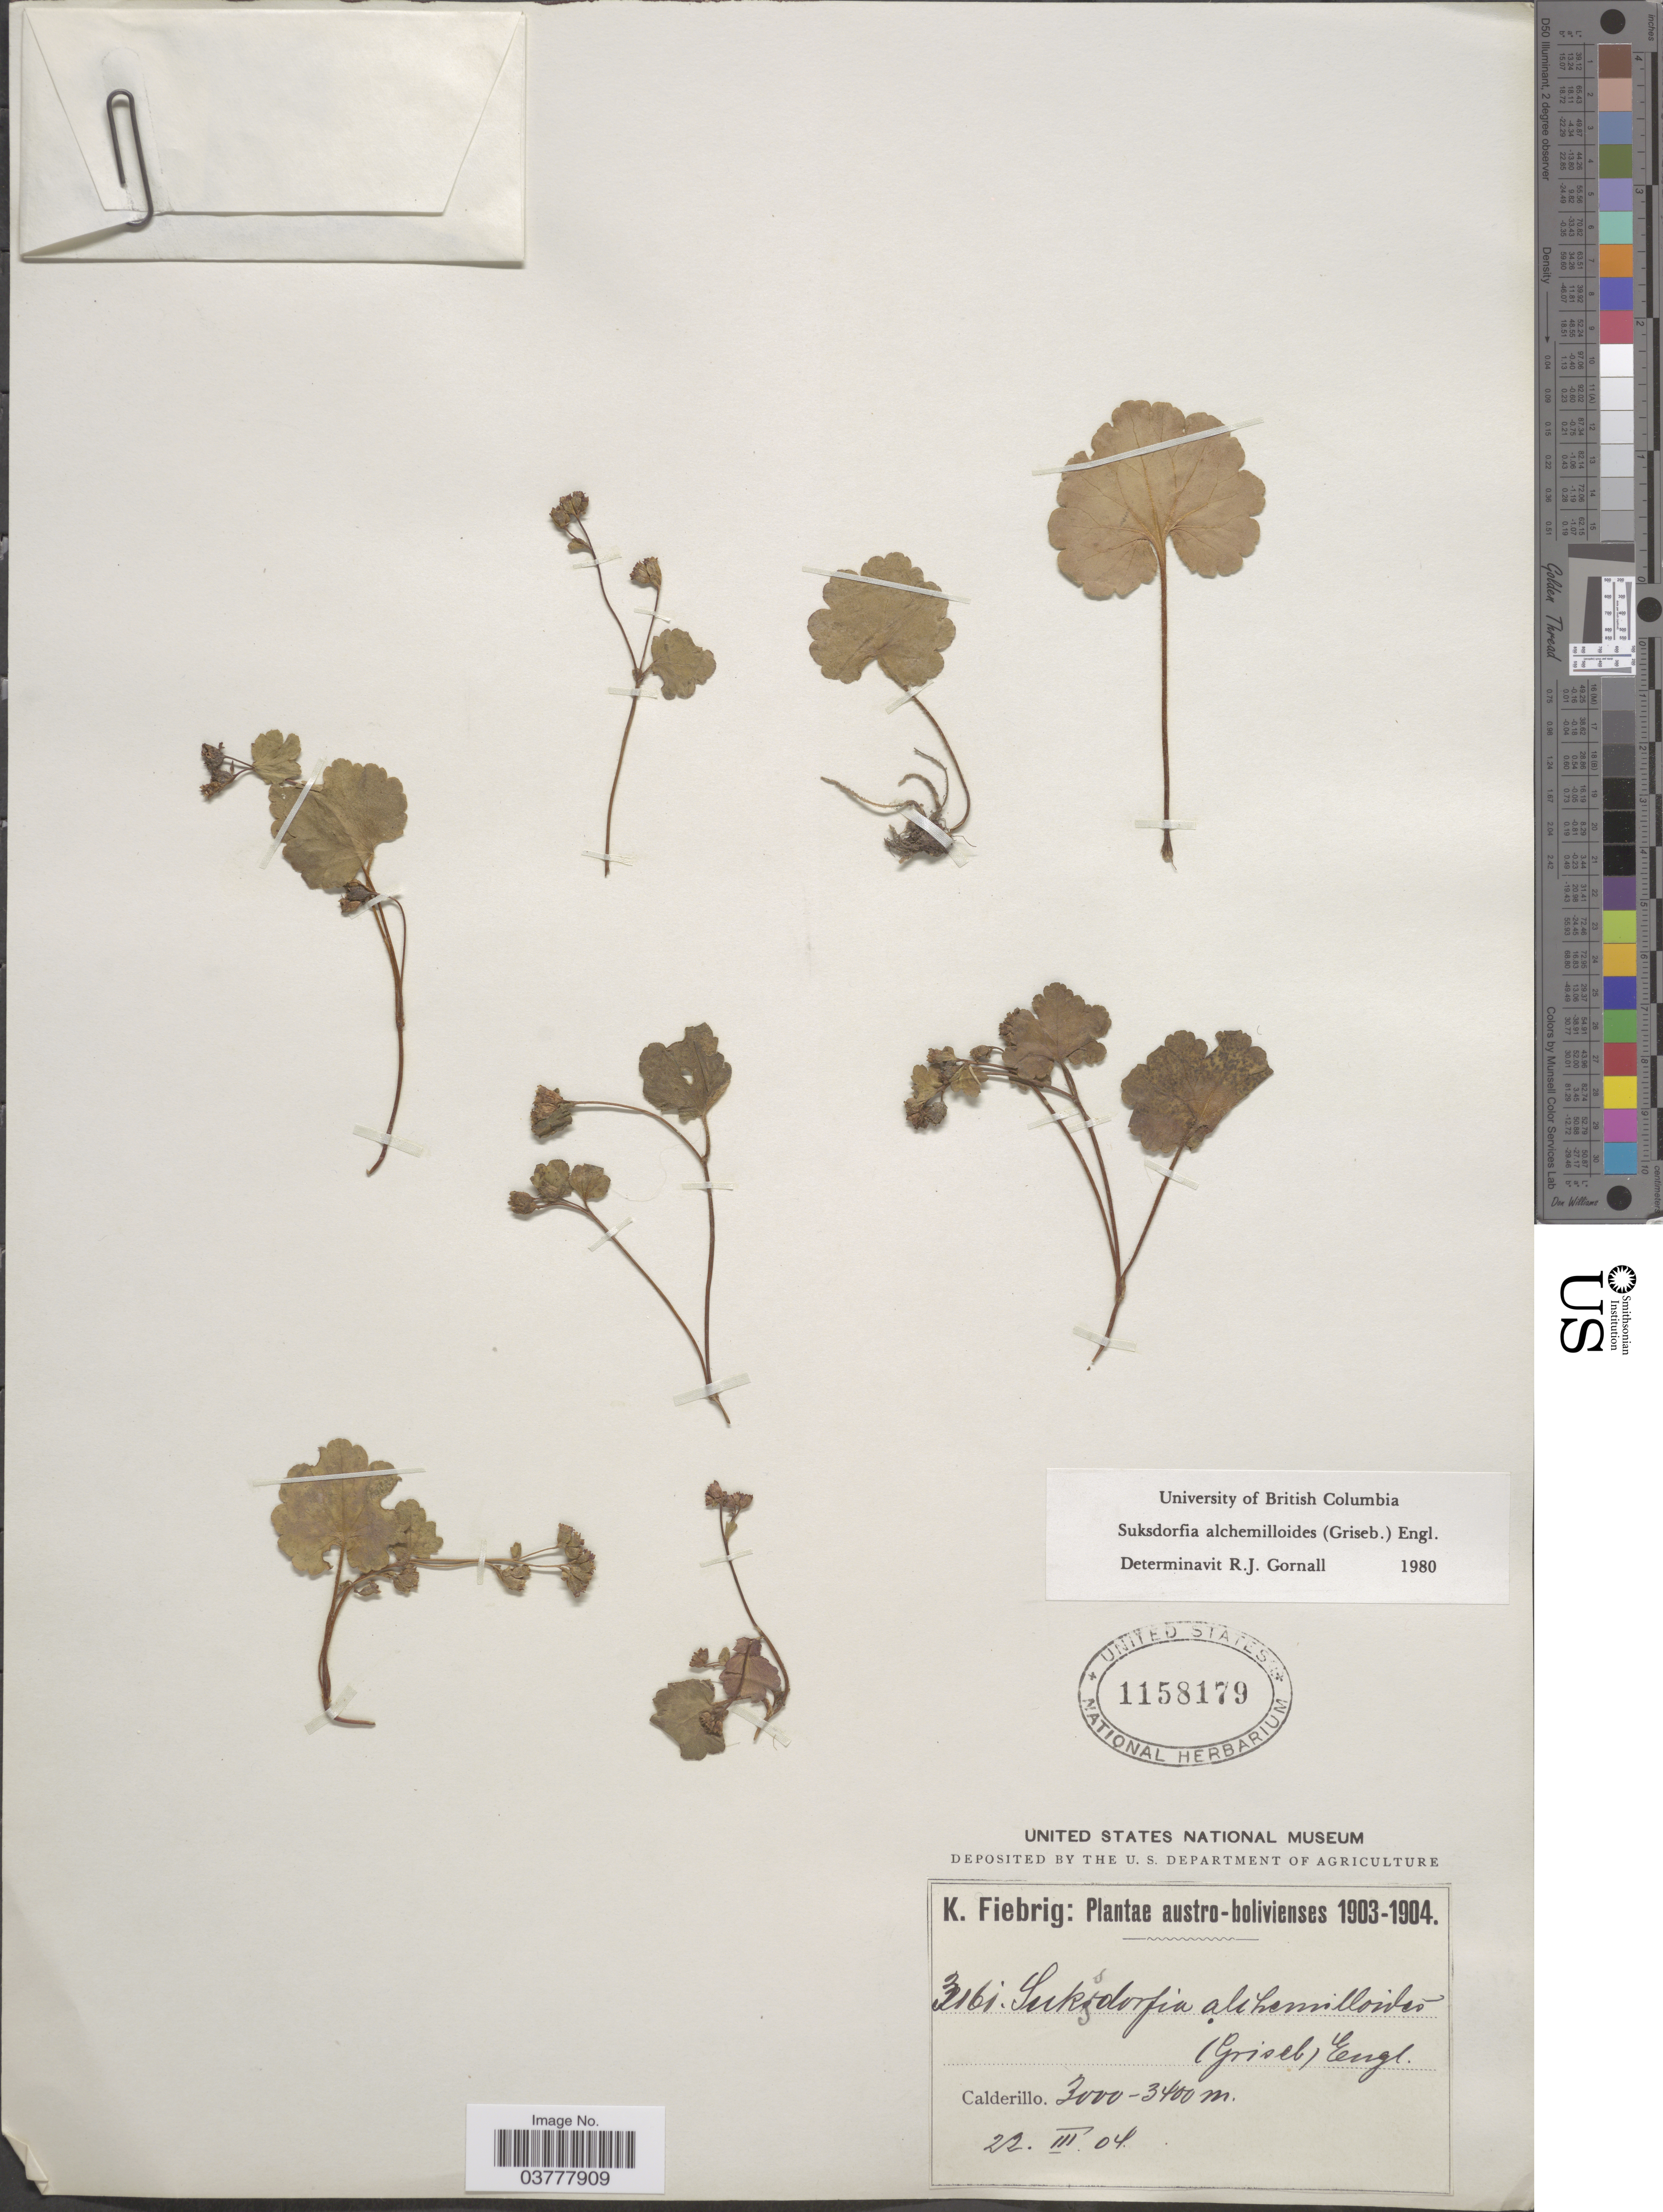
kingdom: Plantae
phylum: Tracheophyta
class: Magnoliopsida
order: Saxifragales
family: Saxifragaceae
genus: Suksdorfia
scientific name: Suksdorfia alchemillioides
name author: (Griseb.) Engl.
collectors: K. Fiebrig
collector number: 3161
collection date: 1904-03-22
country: Bolivia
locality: Austro-bolivienses. Calderillo.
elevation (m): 3000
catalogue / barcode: US 1158179